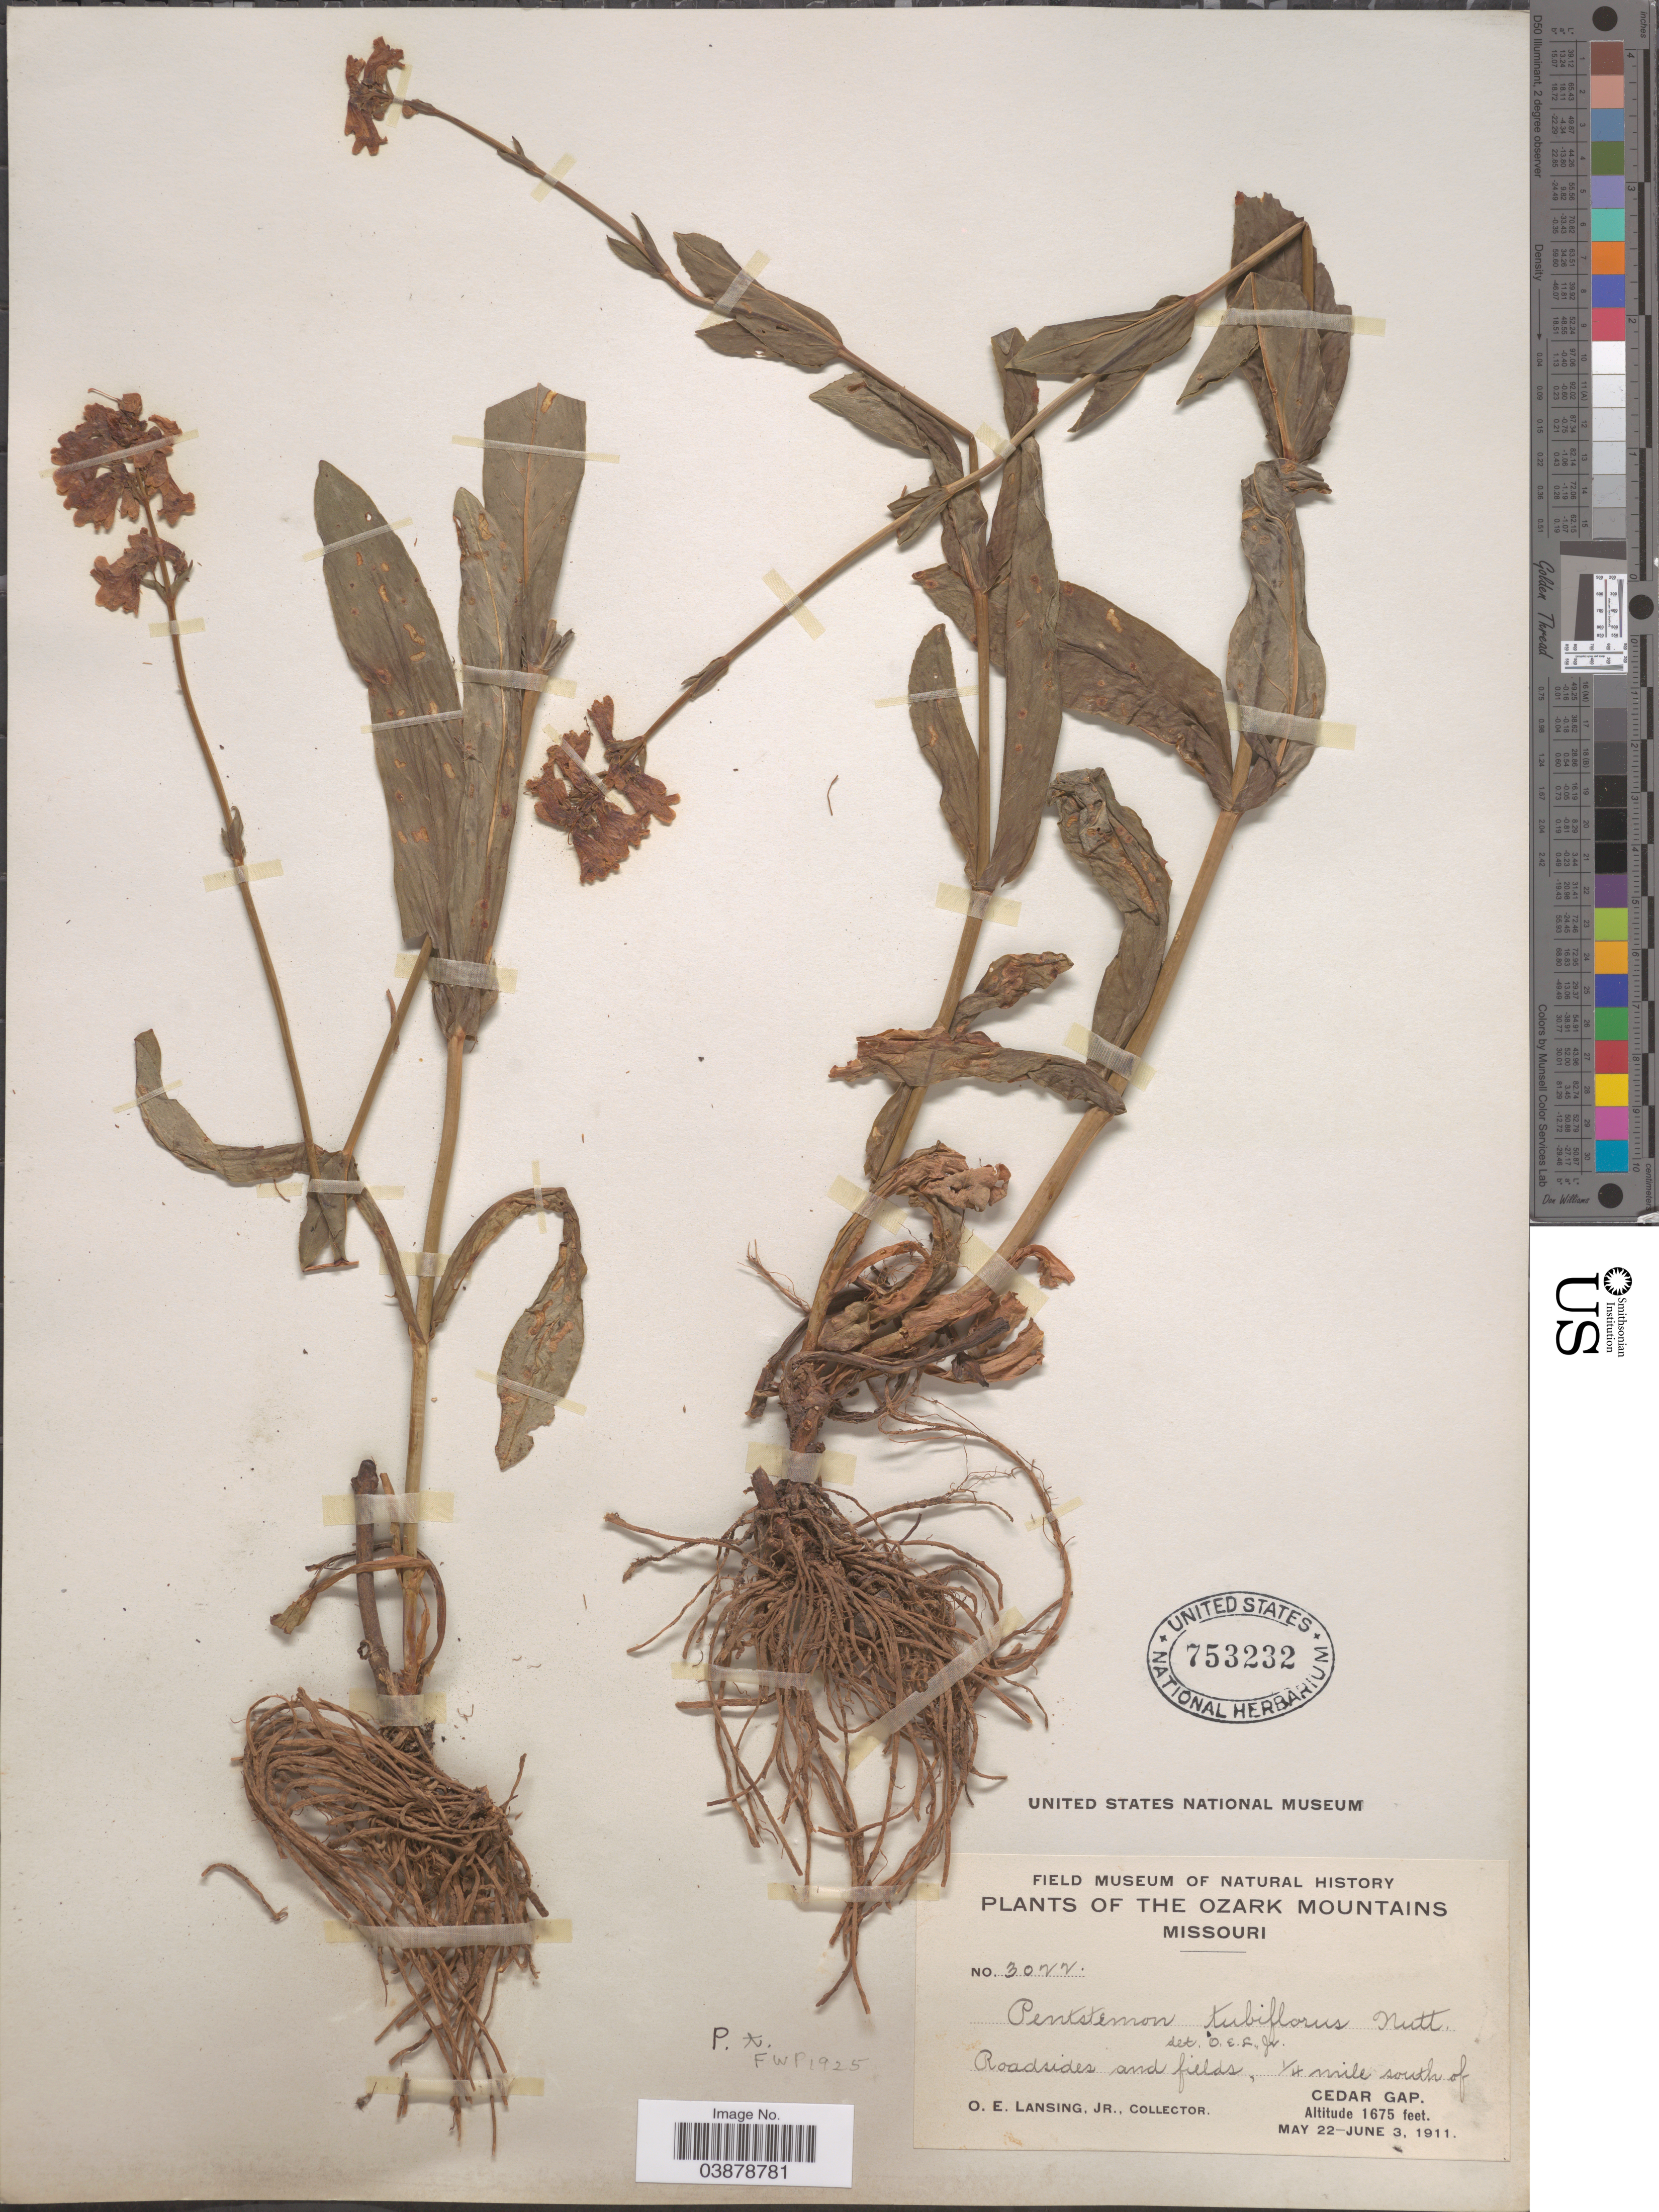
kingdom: Plantae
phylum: Tracheophyta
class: Magnoliopsida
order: Lamiales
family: Plantaginaceae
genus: Penstemon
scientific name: Penstemon tubaeflorus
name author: Nutt.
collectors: O. Lansing Jr.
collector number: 3022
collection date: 1911-05-22/1911-06-03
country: United States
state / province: Missouri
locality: Ozark Mountains. Roadsides and fields, ¼ mile south of Cedar Gap.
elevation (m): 511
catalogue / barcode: US 753232